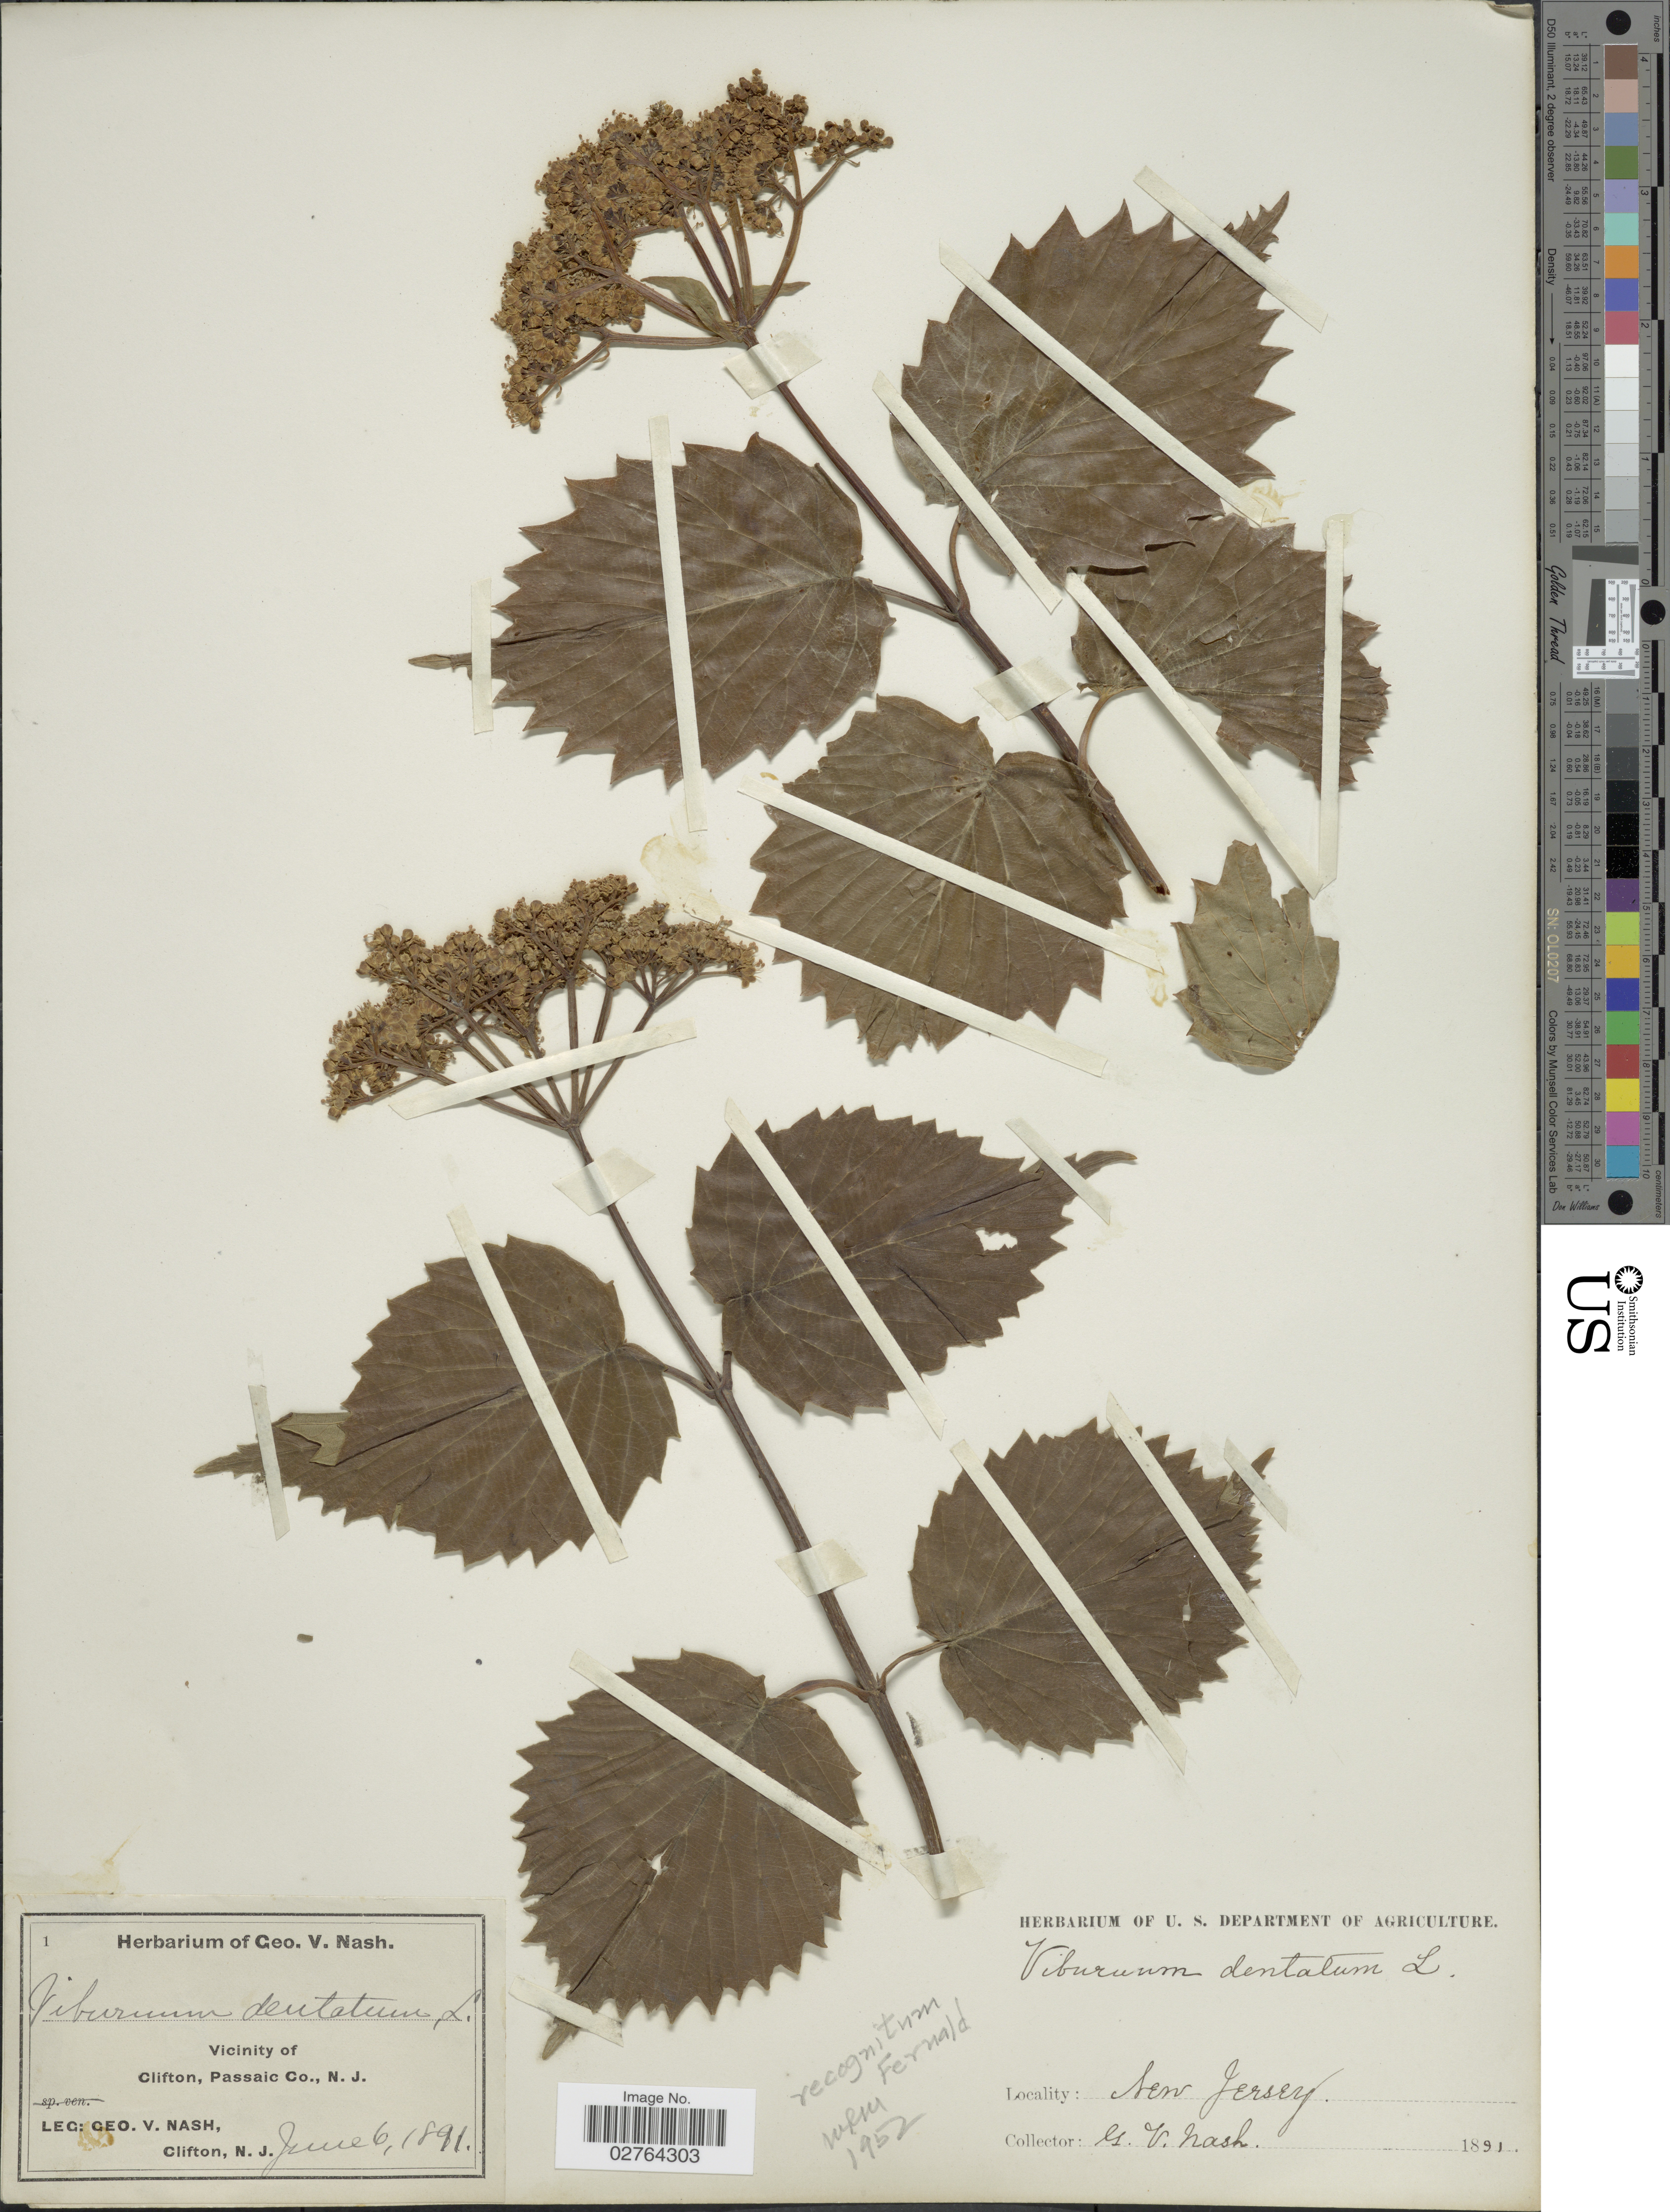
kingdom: Plantae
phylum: Tracheophyta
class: Magnoliopsida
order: Dipsacales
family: Viburnaceae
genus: Viburnum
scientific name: Viburnum recognitum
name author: Fernald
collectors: G. V. Nash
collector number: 1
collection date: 1891-06-06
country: United States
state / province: New Jersey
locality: Vicinity of Clifton, Passaic Co.